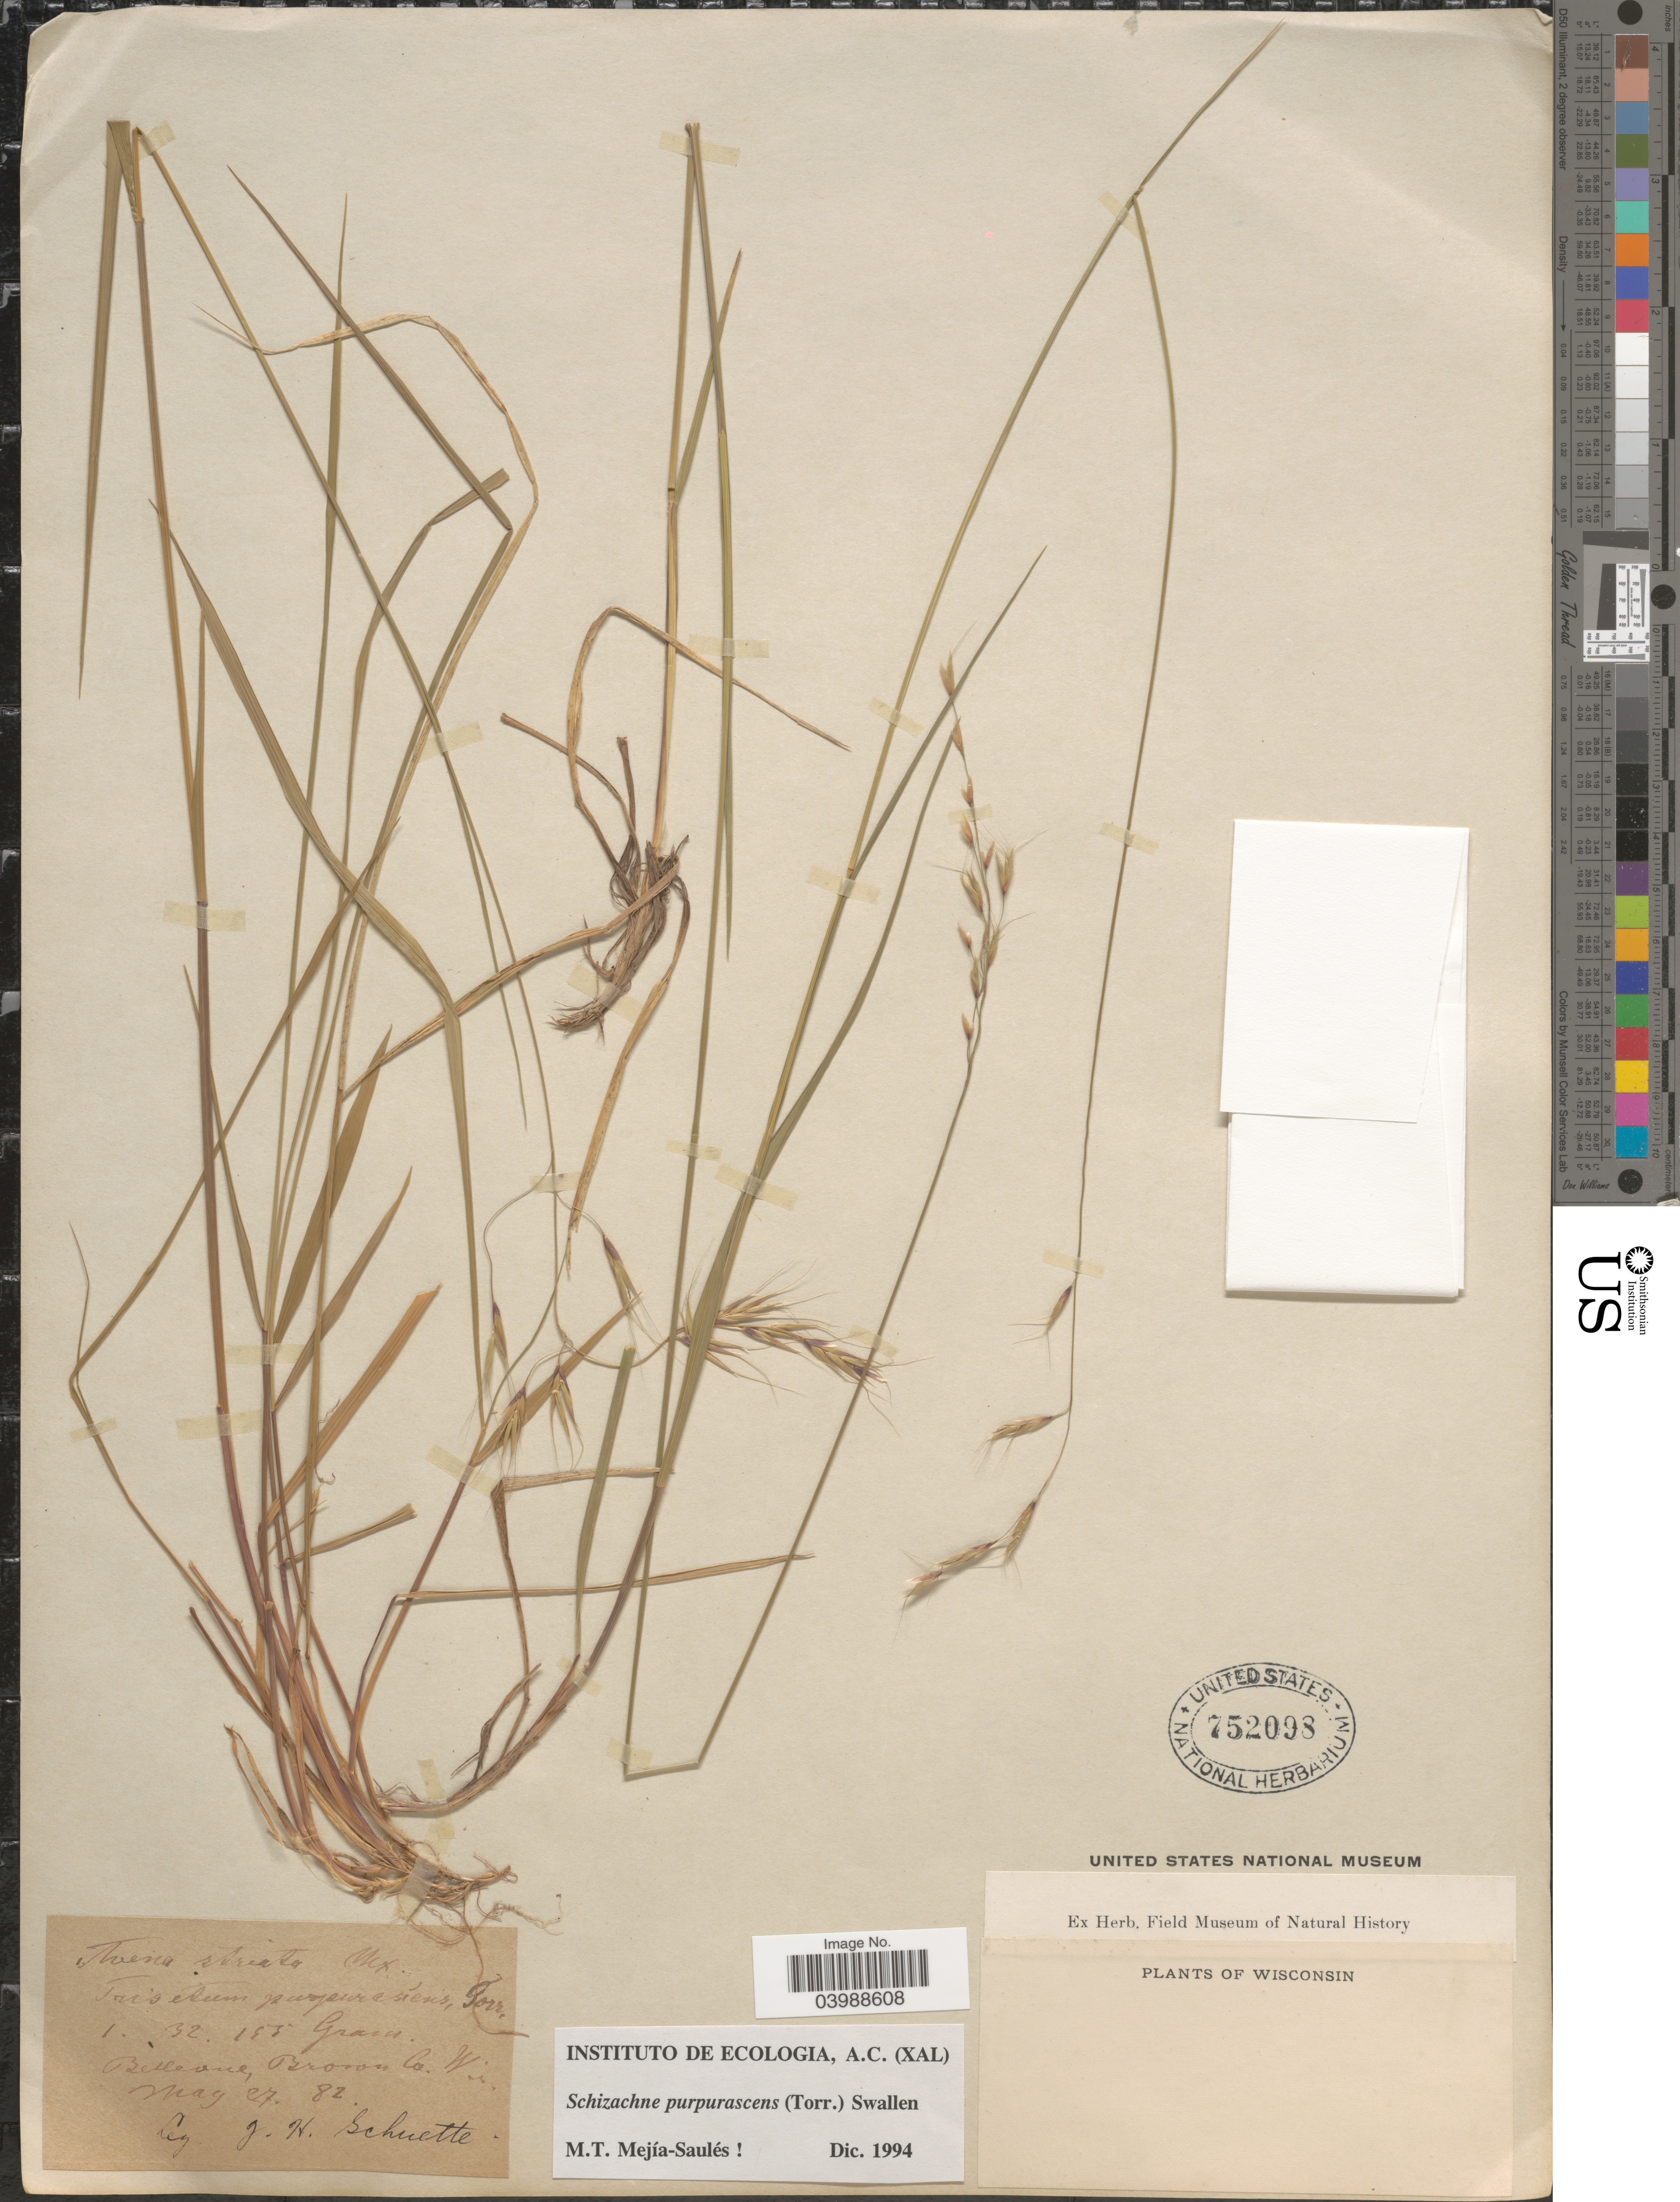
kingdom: Plantae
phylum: Tracheophyta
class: Liliopsida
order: Poales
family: Poaceae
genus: Schizachne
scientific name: Schizachne purpurascens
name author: (Torr.) Swallen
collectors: J. H. Schuette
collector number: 132155 ?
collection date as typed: Transcribed d/m/y: 27/5/82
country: United States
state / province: Wisconsin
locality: Bellevue, Brown Co.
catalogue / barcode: US 752098